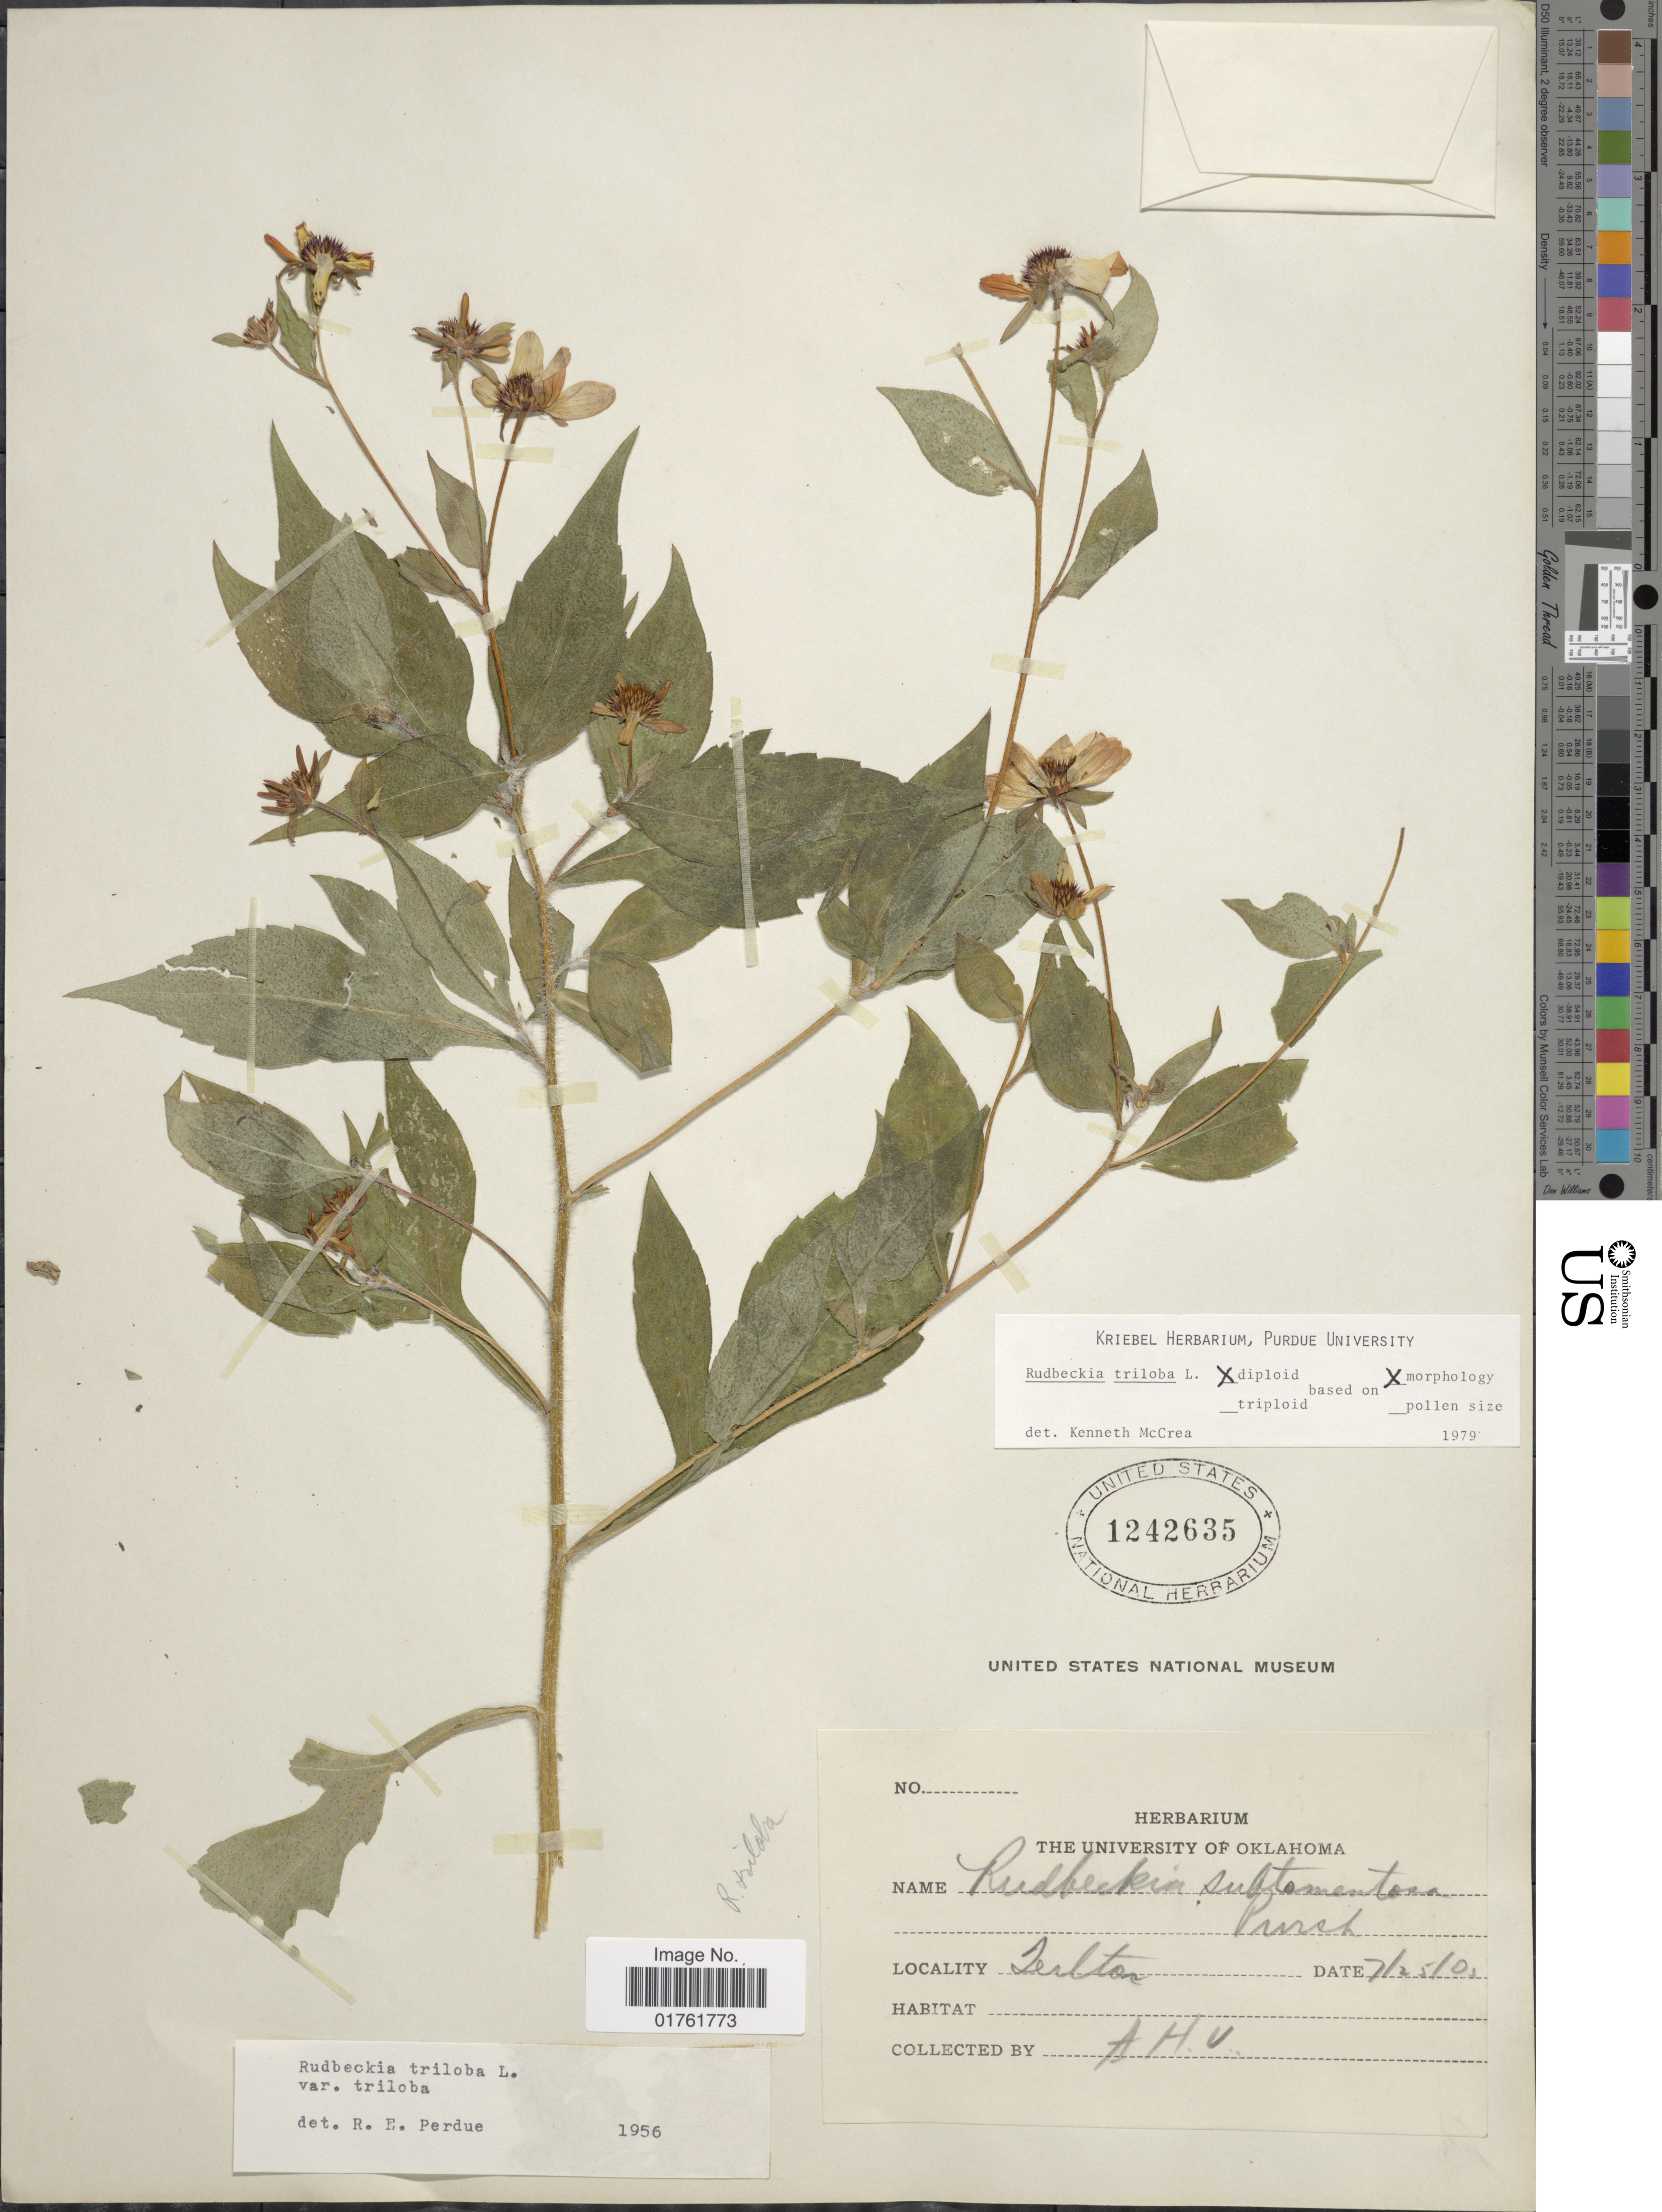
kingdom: Plantae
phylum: Tracheophyta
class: Magnoliopsida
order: Asterales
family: Asteraceae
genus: Rudbeckia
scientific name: Rudbeckia triloba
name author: L.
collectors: A.H.V.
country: United States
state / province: Oklahoma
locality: Terlton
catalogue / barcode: US 1242635